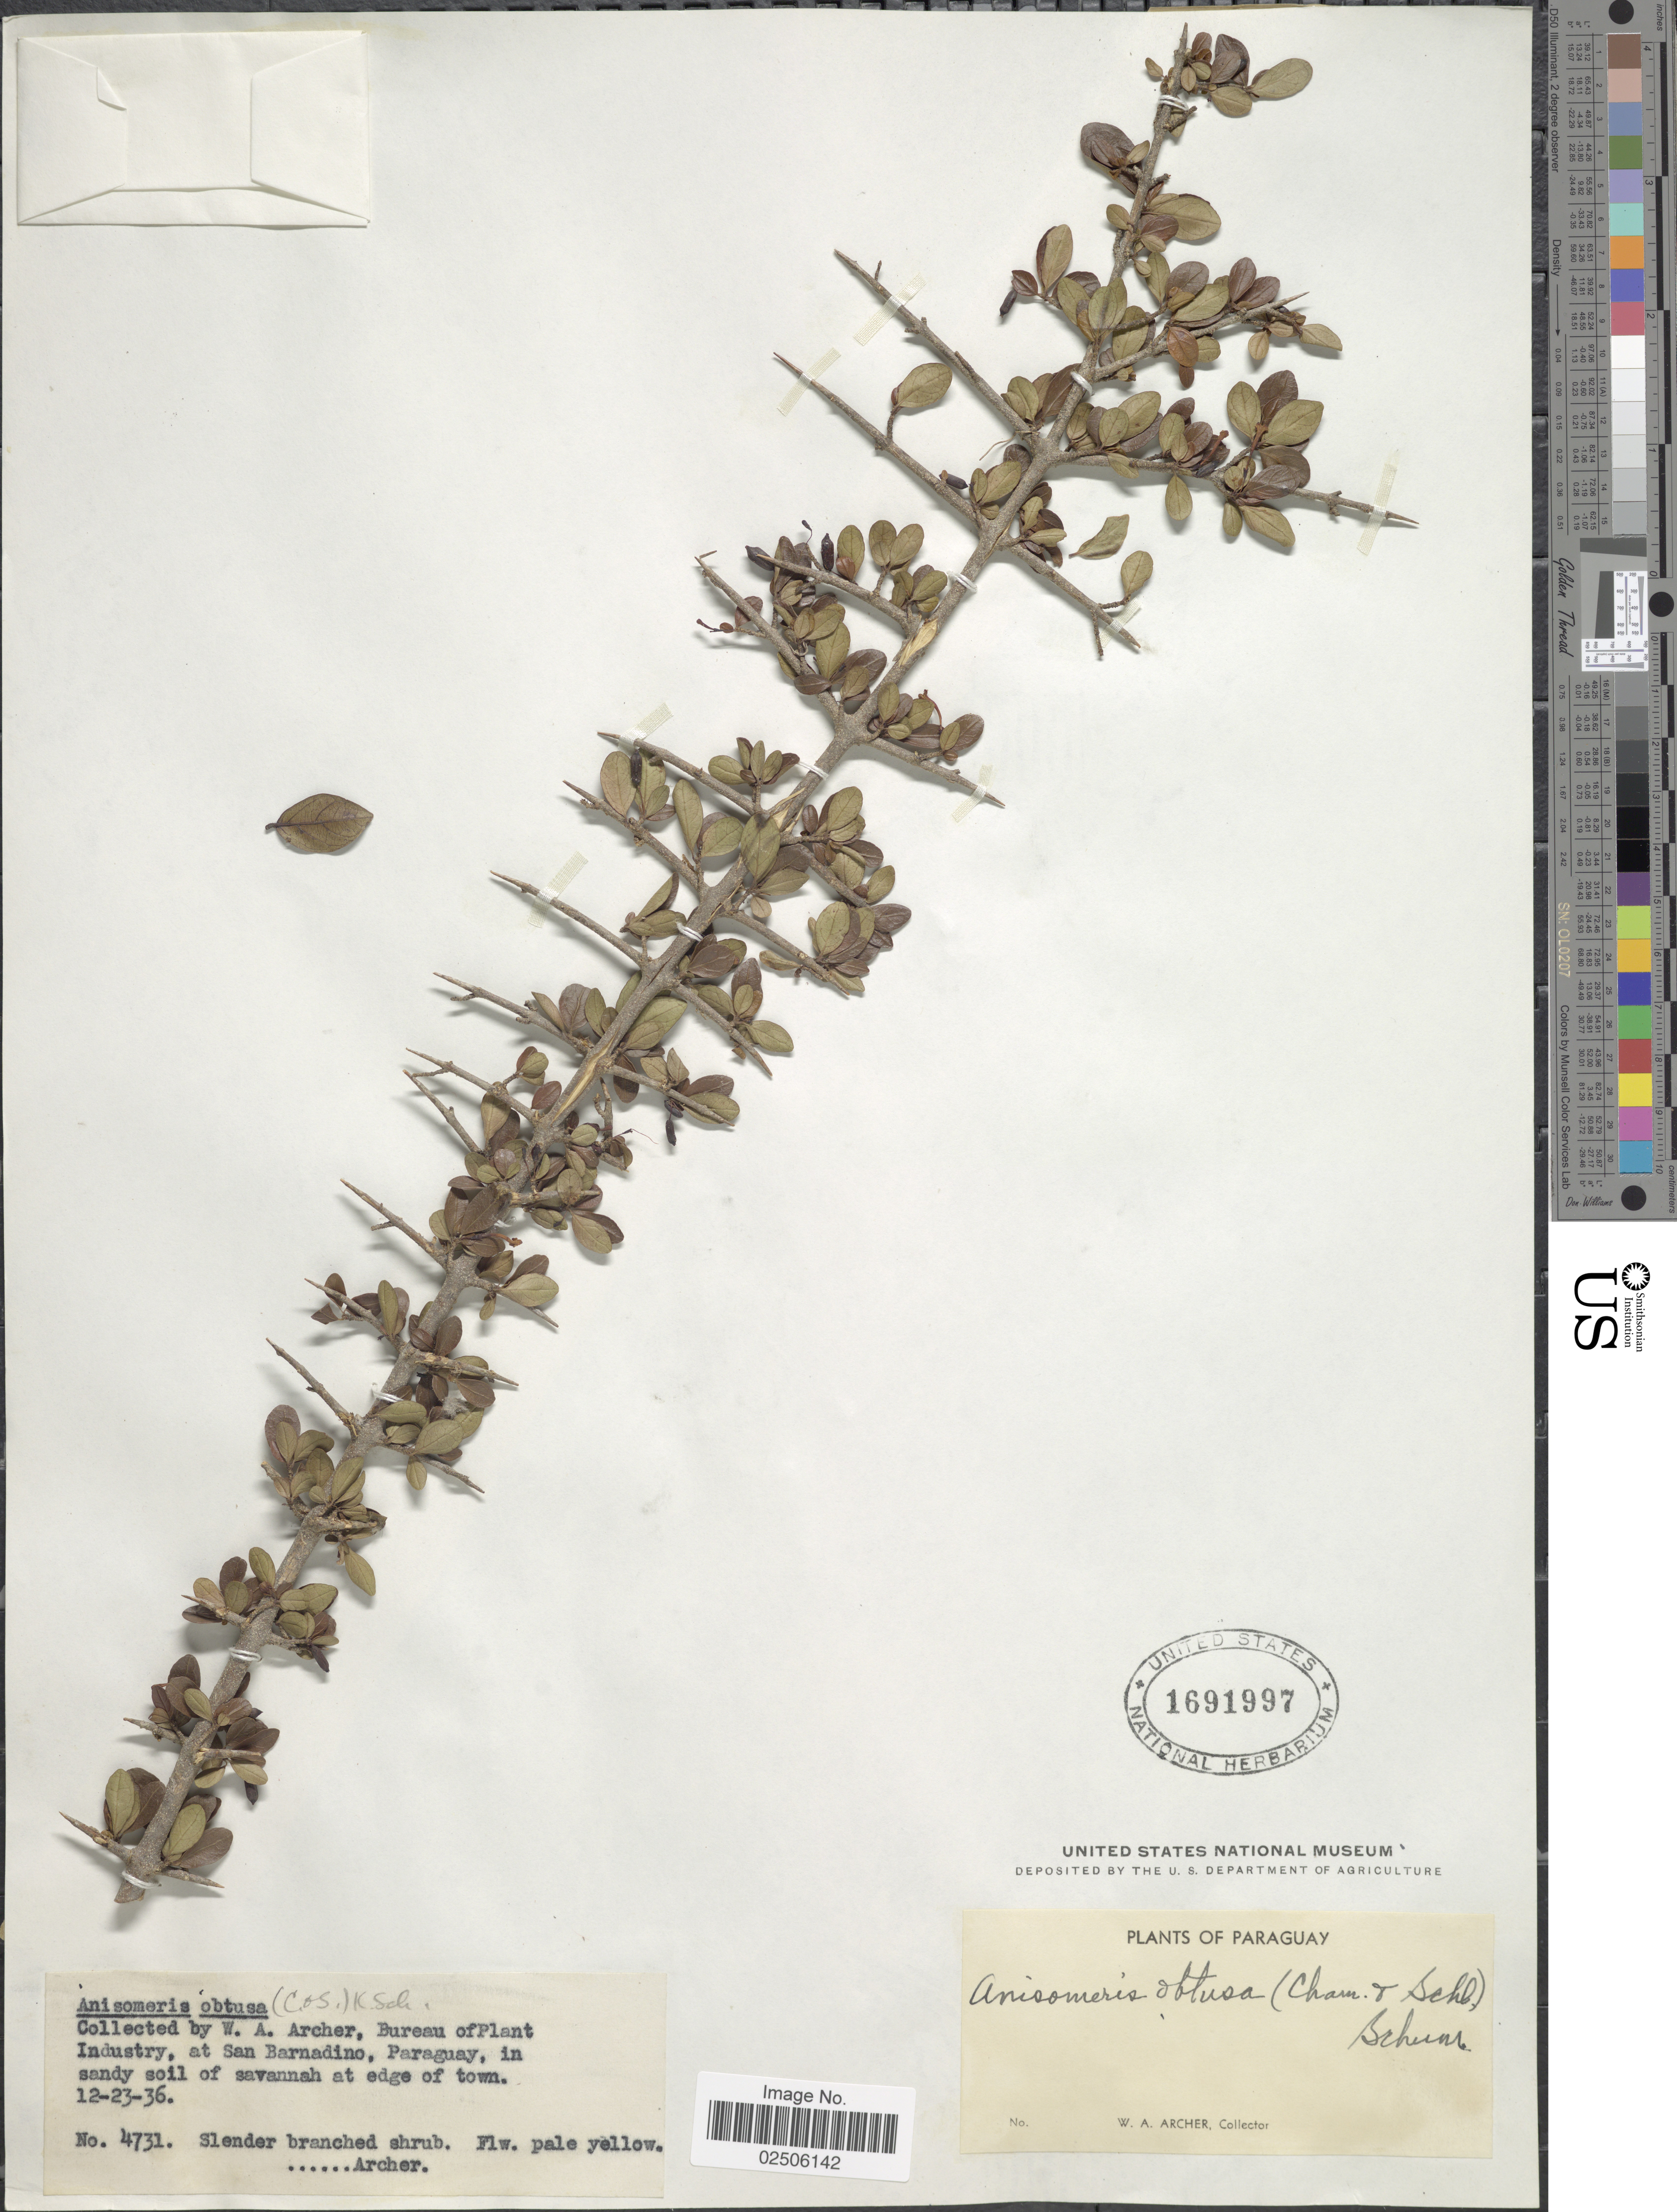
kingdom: Plantae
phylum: Tracheophyta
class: Magnoliopsida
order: Gentianales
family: Rubiaceae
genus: Chomelia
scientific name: Chomelia obtusa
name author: Cham. & Schltdl.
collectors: W. A. Archer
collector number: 4731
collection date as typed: Transcribed d/m/y: 23/12/36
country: Paraguay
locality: San Barnadino, in sandy soil of savannah at edge of town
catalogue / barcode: US 1691997